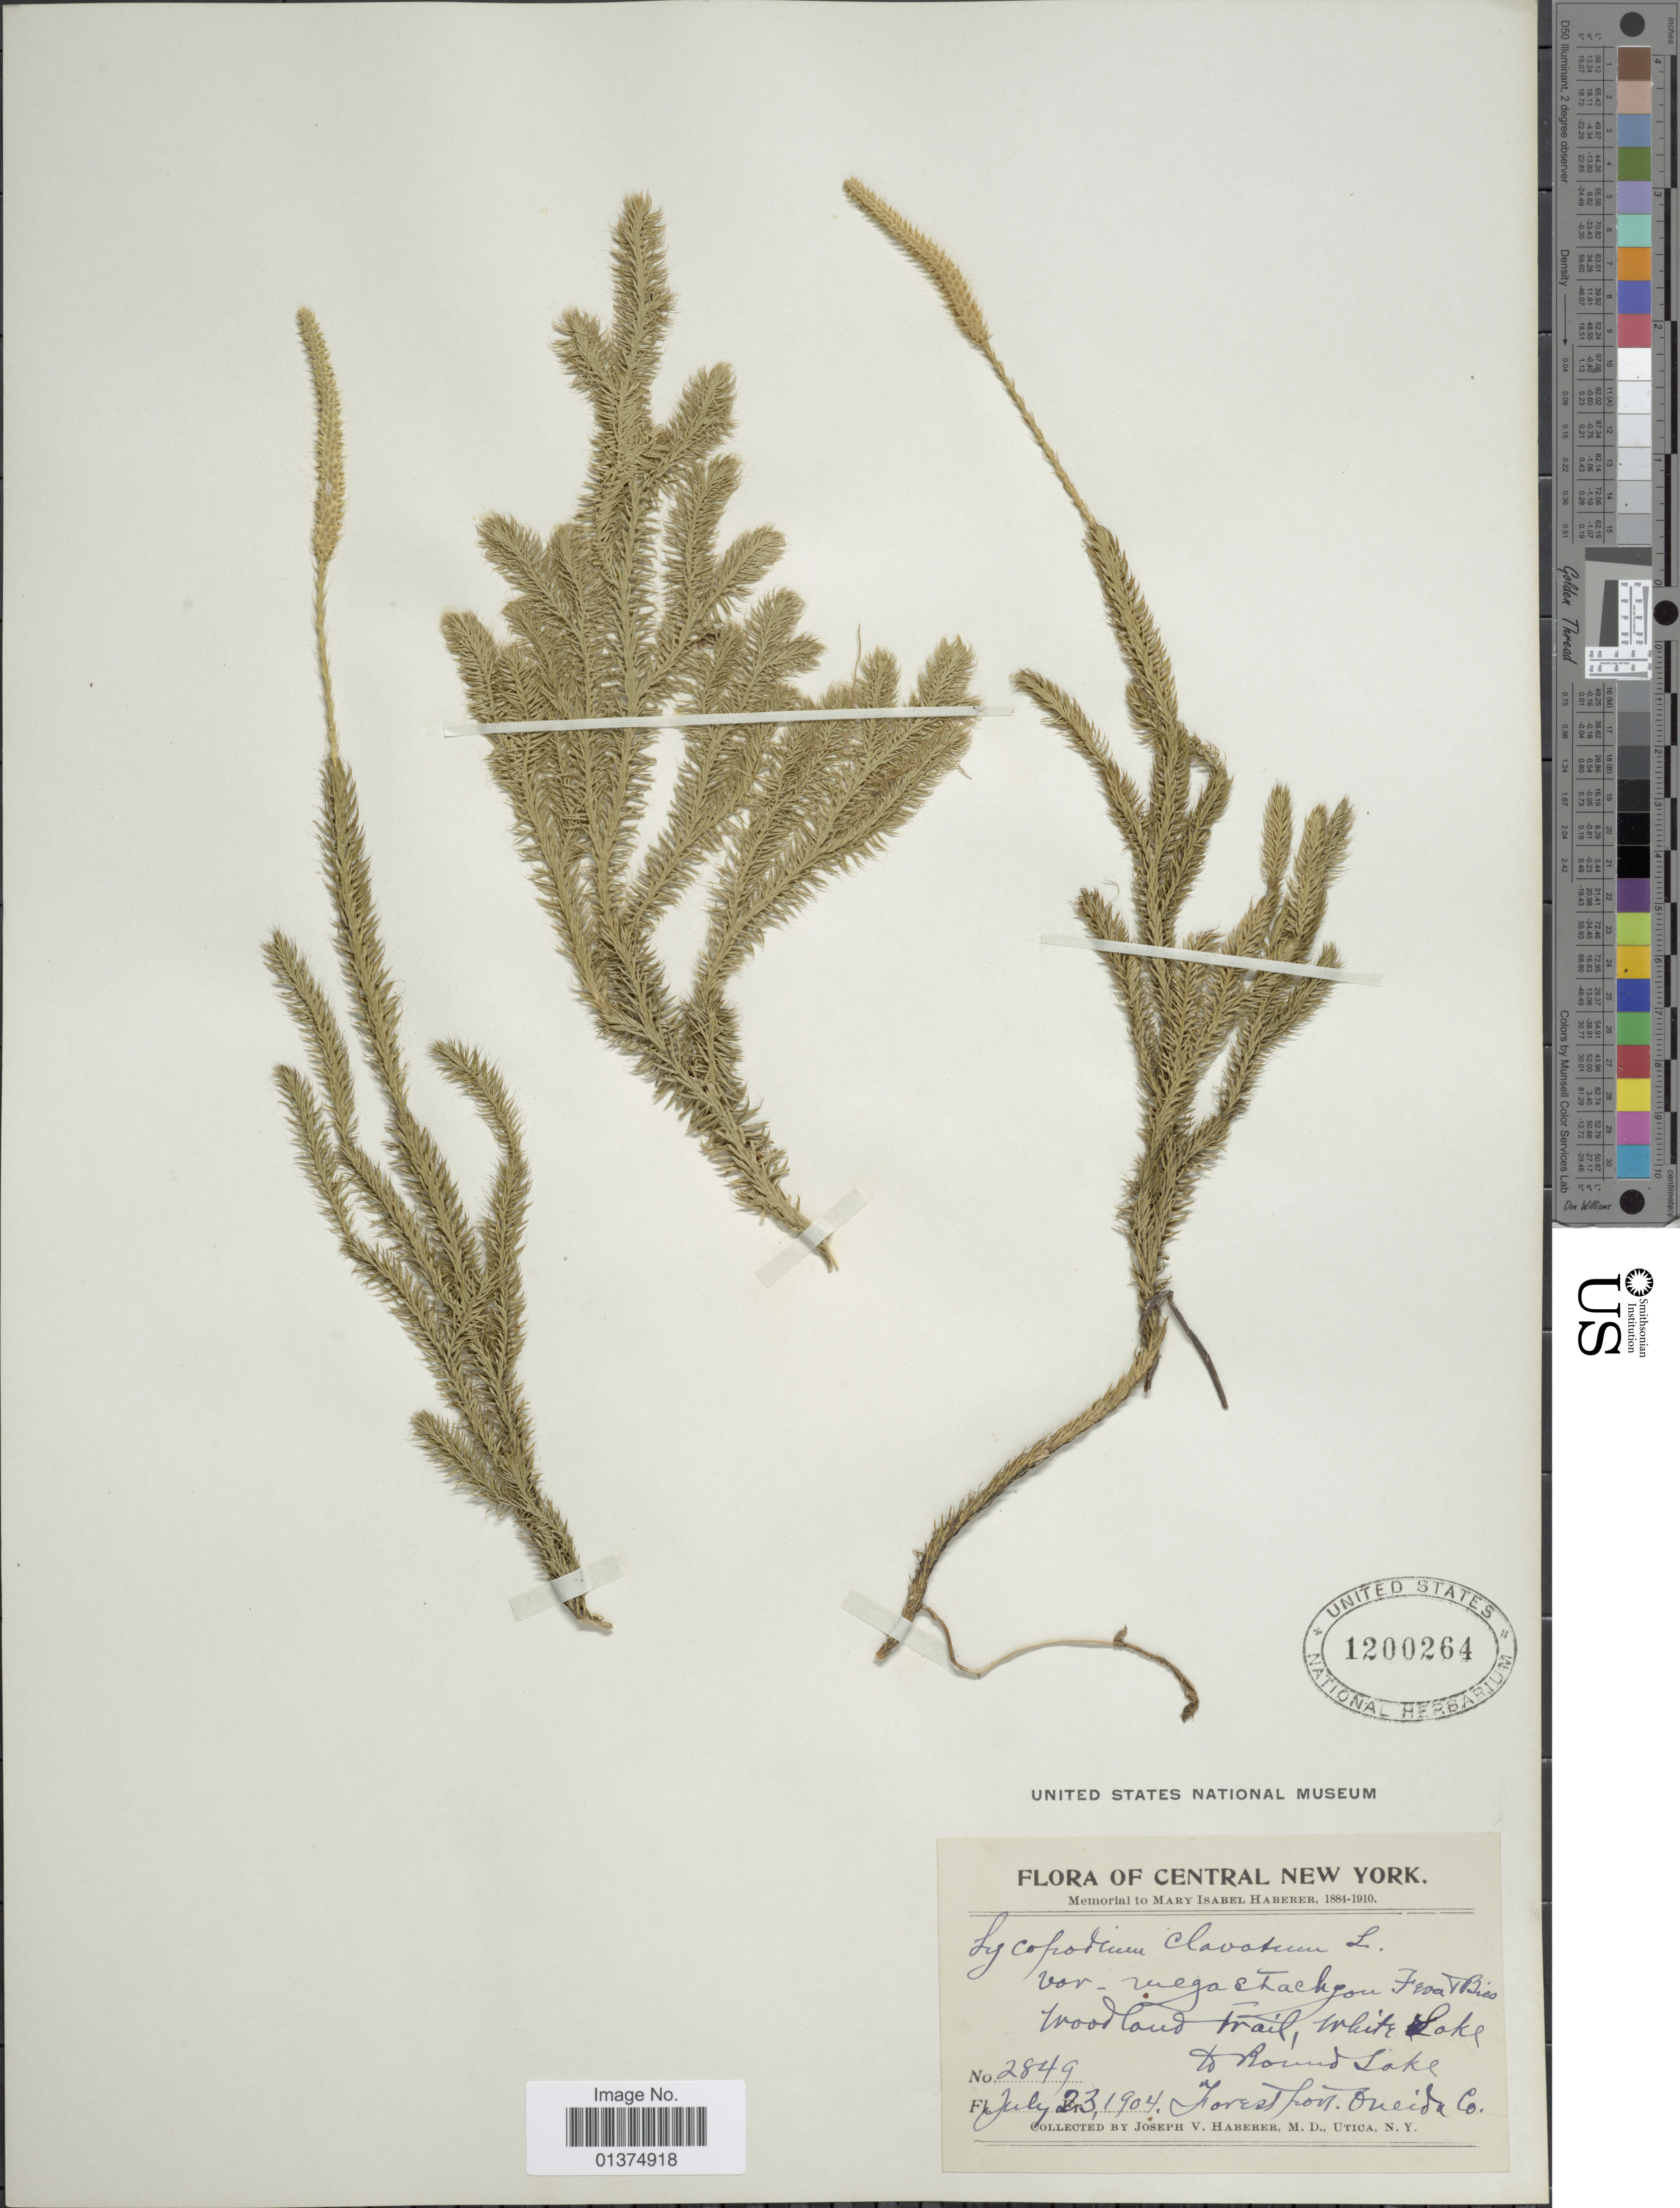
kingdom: Plantae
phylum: Tracheophyta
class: Lycopodiopsida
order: Lycopodiales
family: Lycopodiaceae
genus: Lycopodium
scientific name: Lycopodium lagopus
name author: Zinserl. ex Kuzen.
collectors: J. V. Haberer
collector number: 2849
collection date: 1904-07-23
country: United States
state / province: New York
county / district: Oneida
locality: Central New York, Woodland trail, White Lake to Round Lake, Forestport Oneida Co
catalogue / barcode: US 1200264